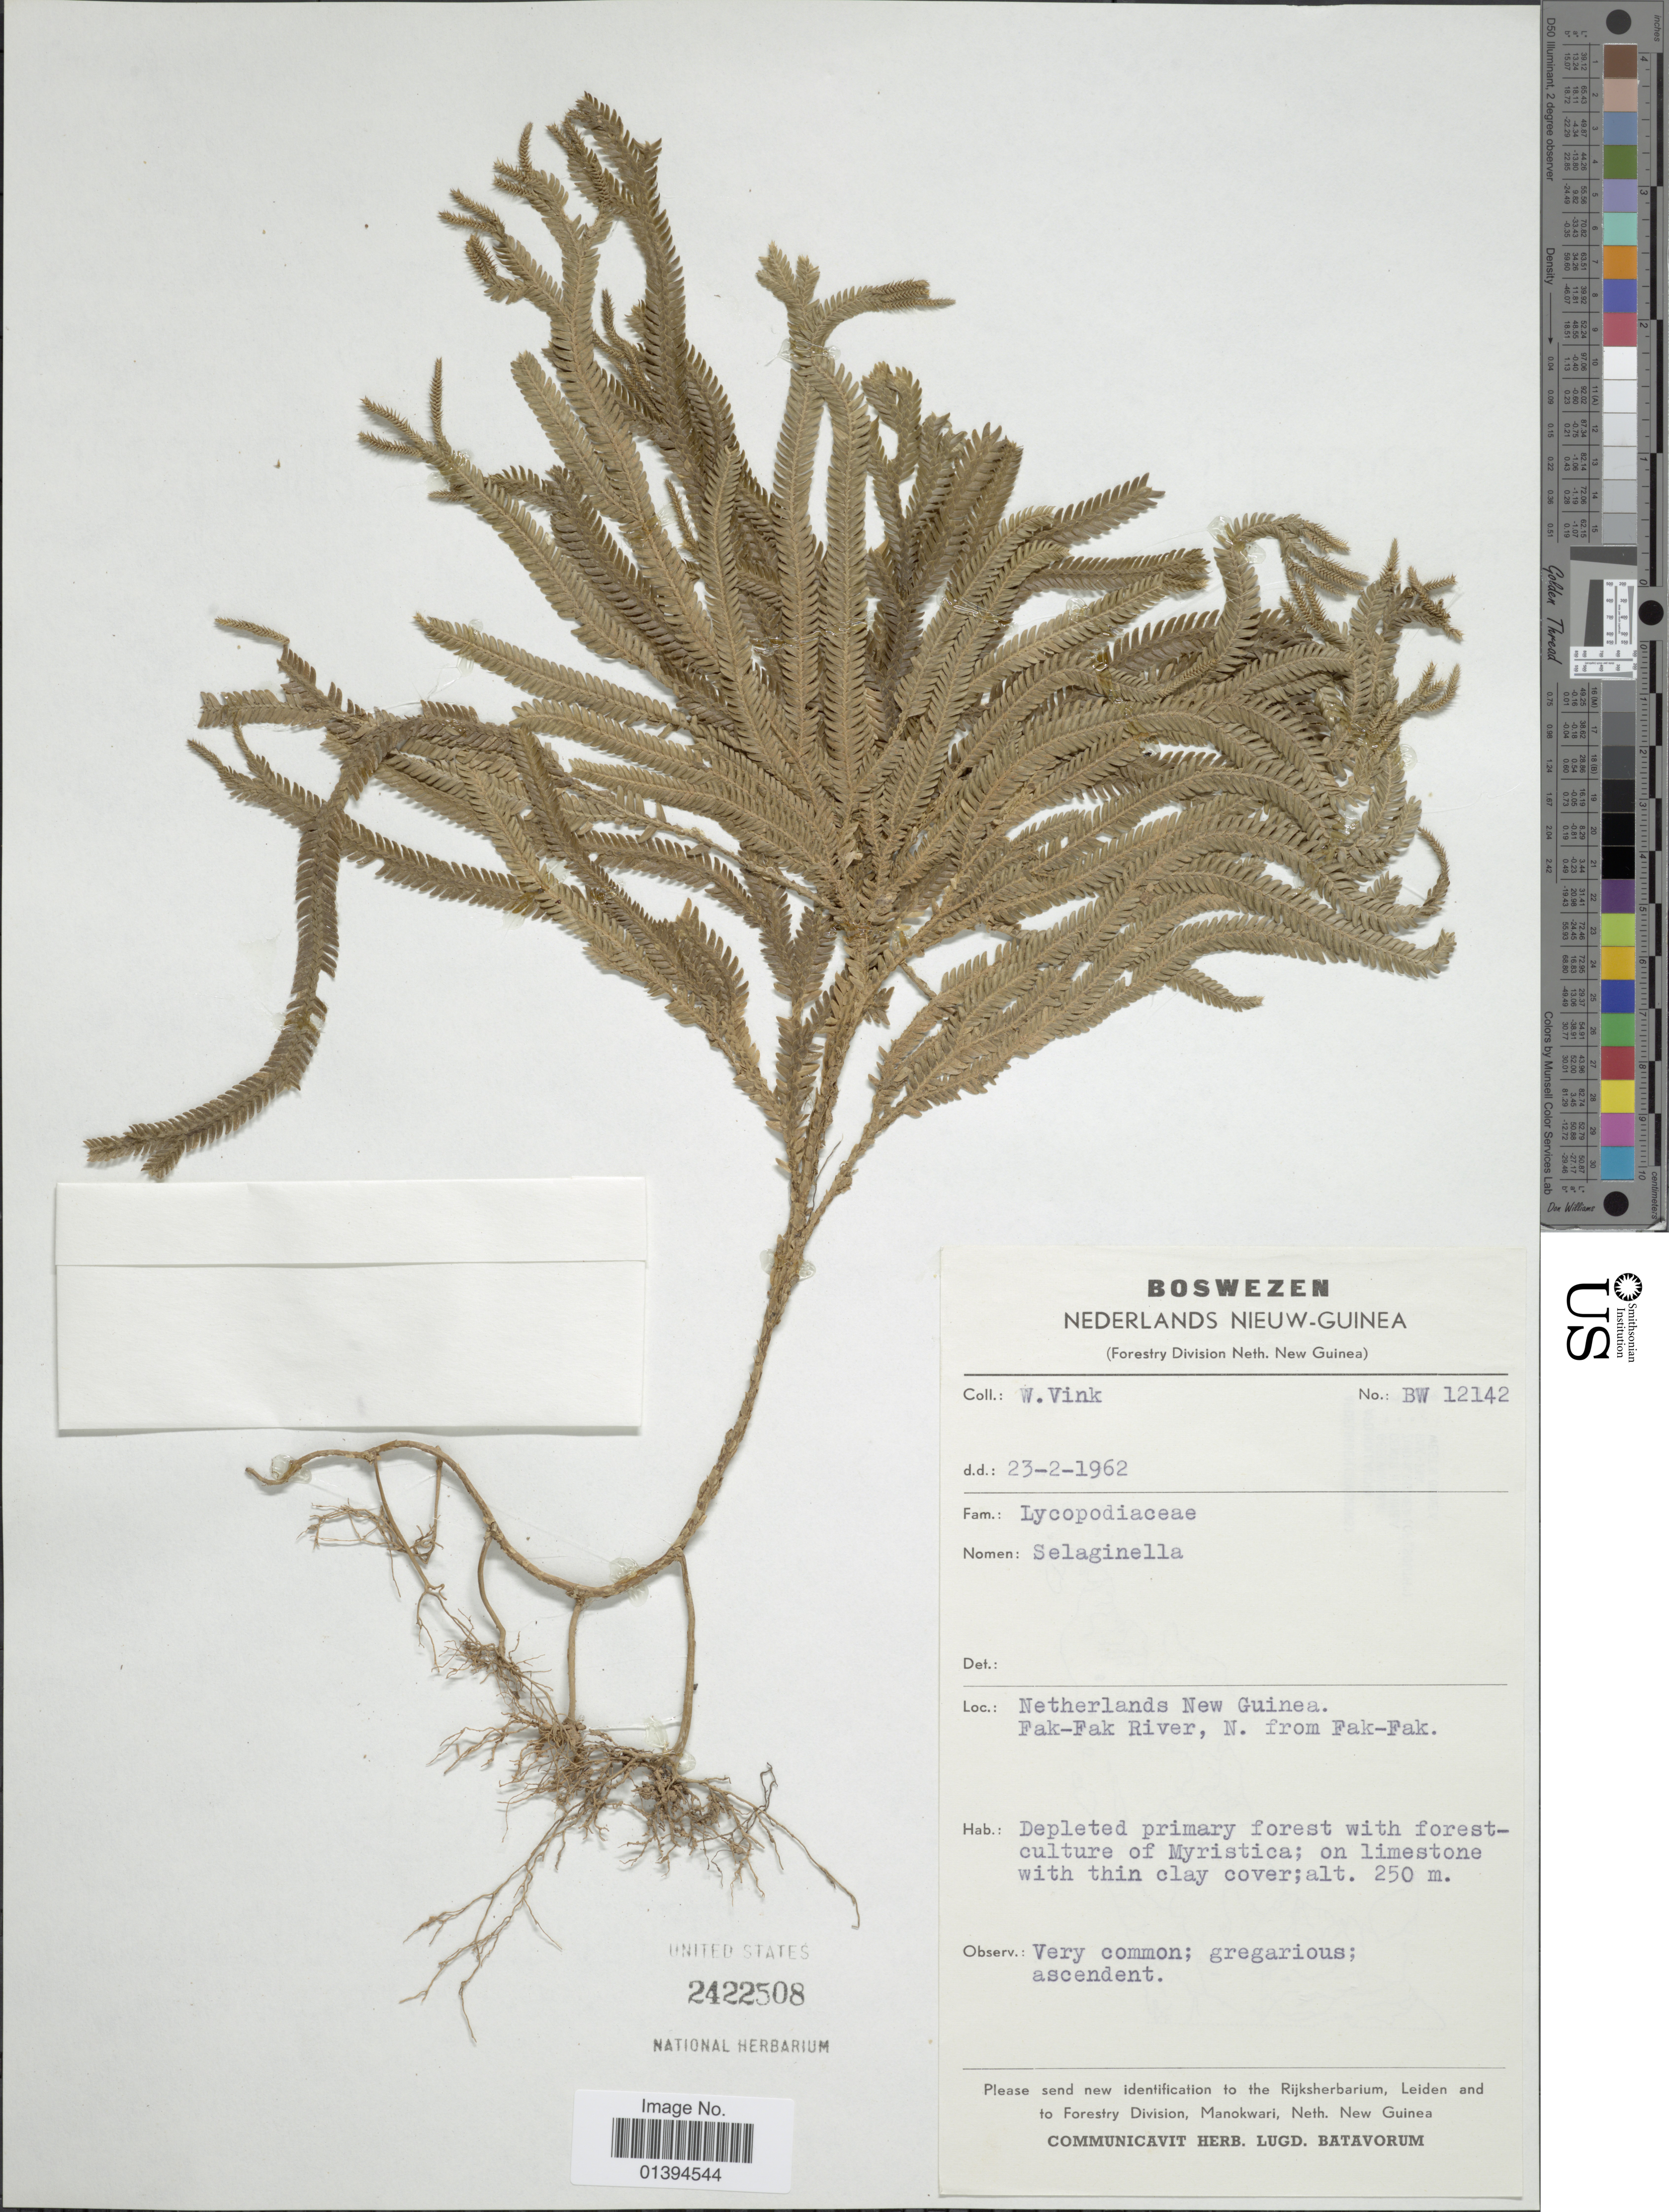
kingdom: Plantae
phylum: Tracheophyta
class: Lycopodiopsida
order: Selaginellales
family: Selaginellaceae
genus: Selaginella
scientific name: Selaginella sp.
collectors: W. Vink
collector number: BW 12142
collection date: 1962-02-23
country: Indonesia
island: New Guinea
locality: Netherlands New Guinea, Fak-Fak River, N. from Fak-Fak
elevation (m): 250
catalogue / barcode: US 2422508